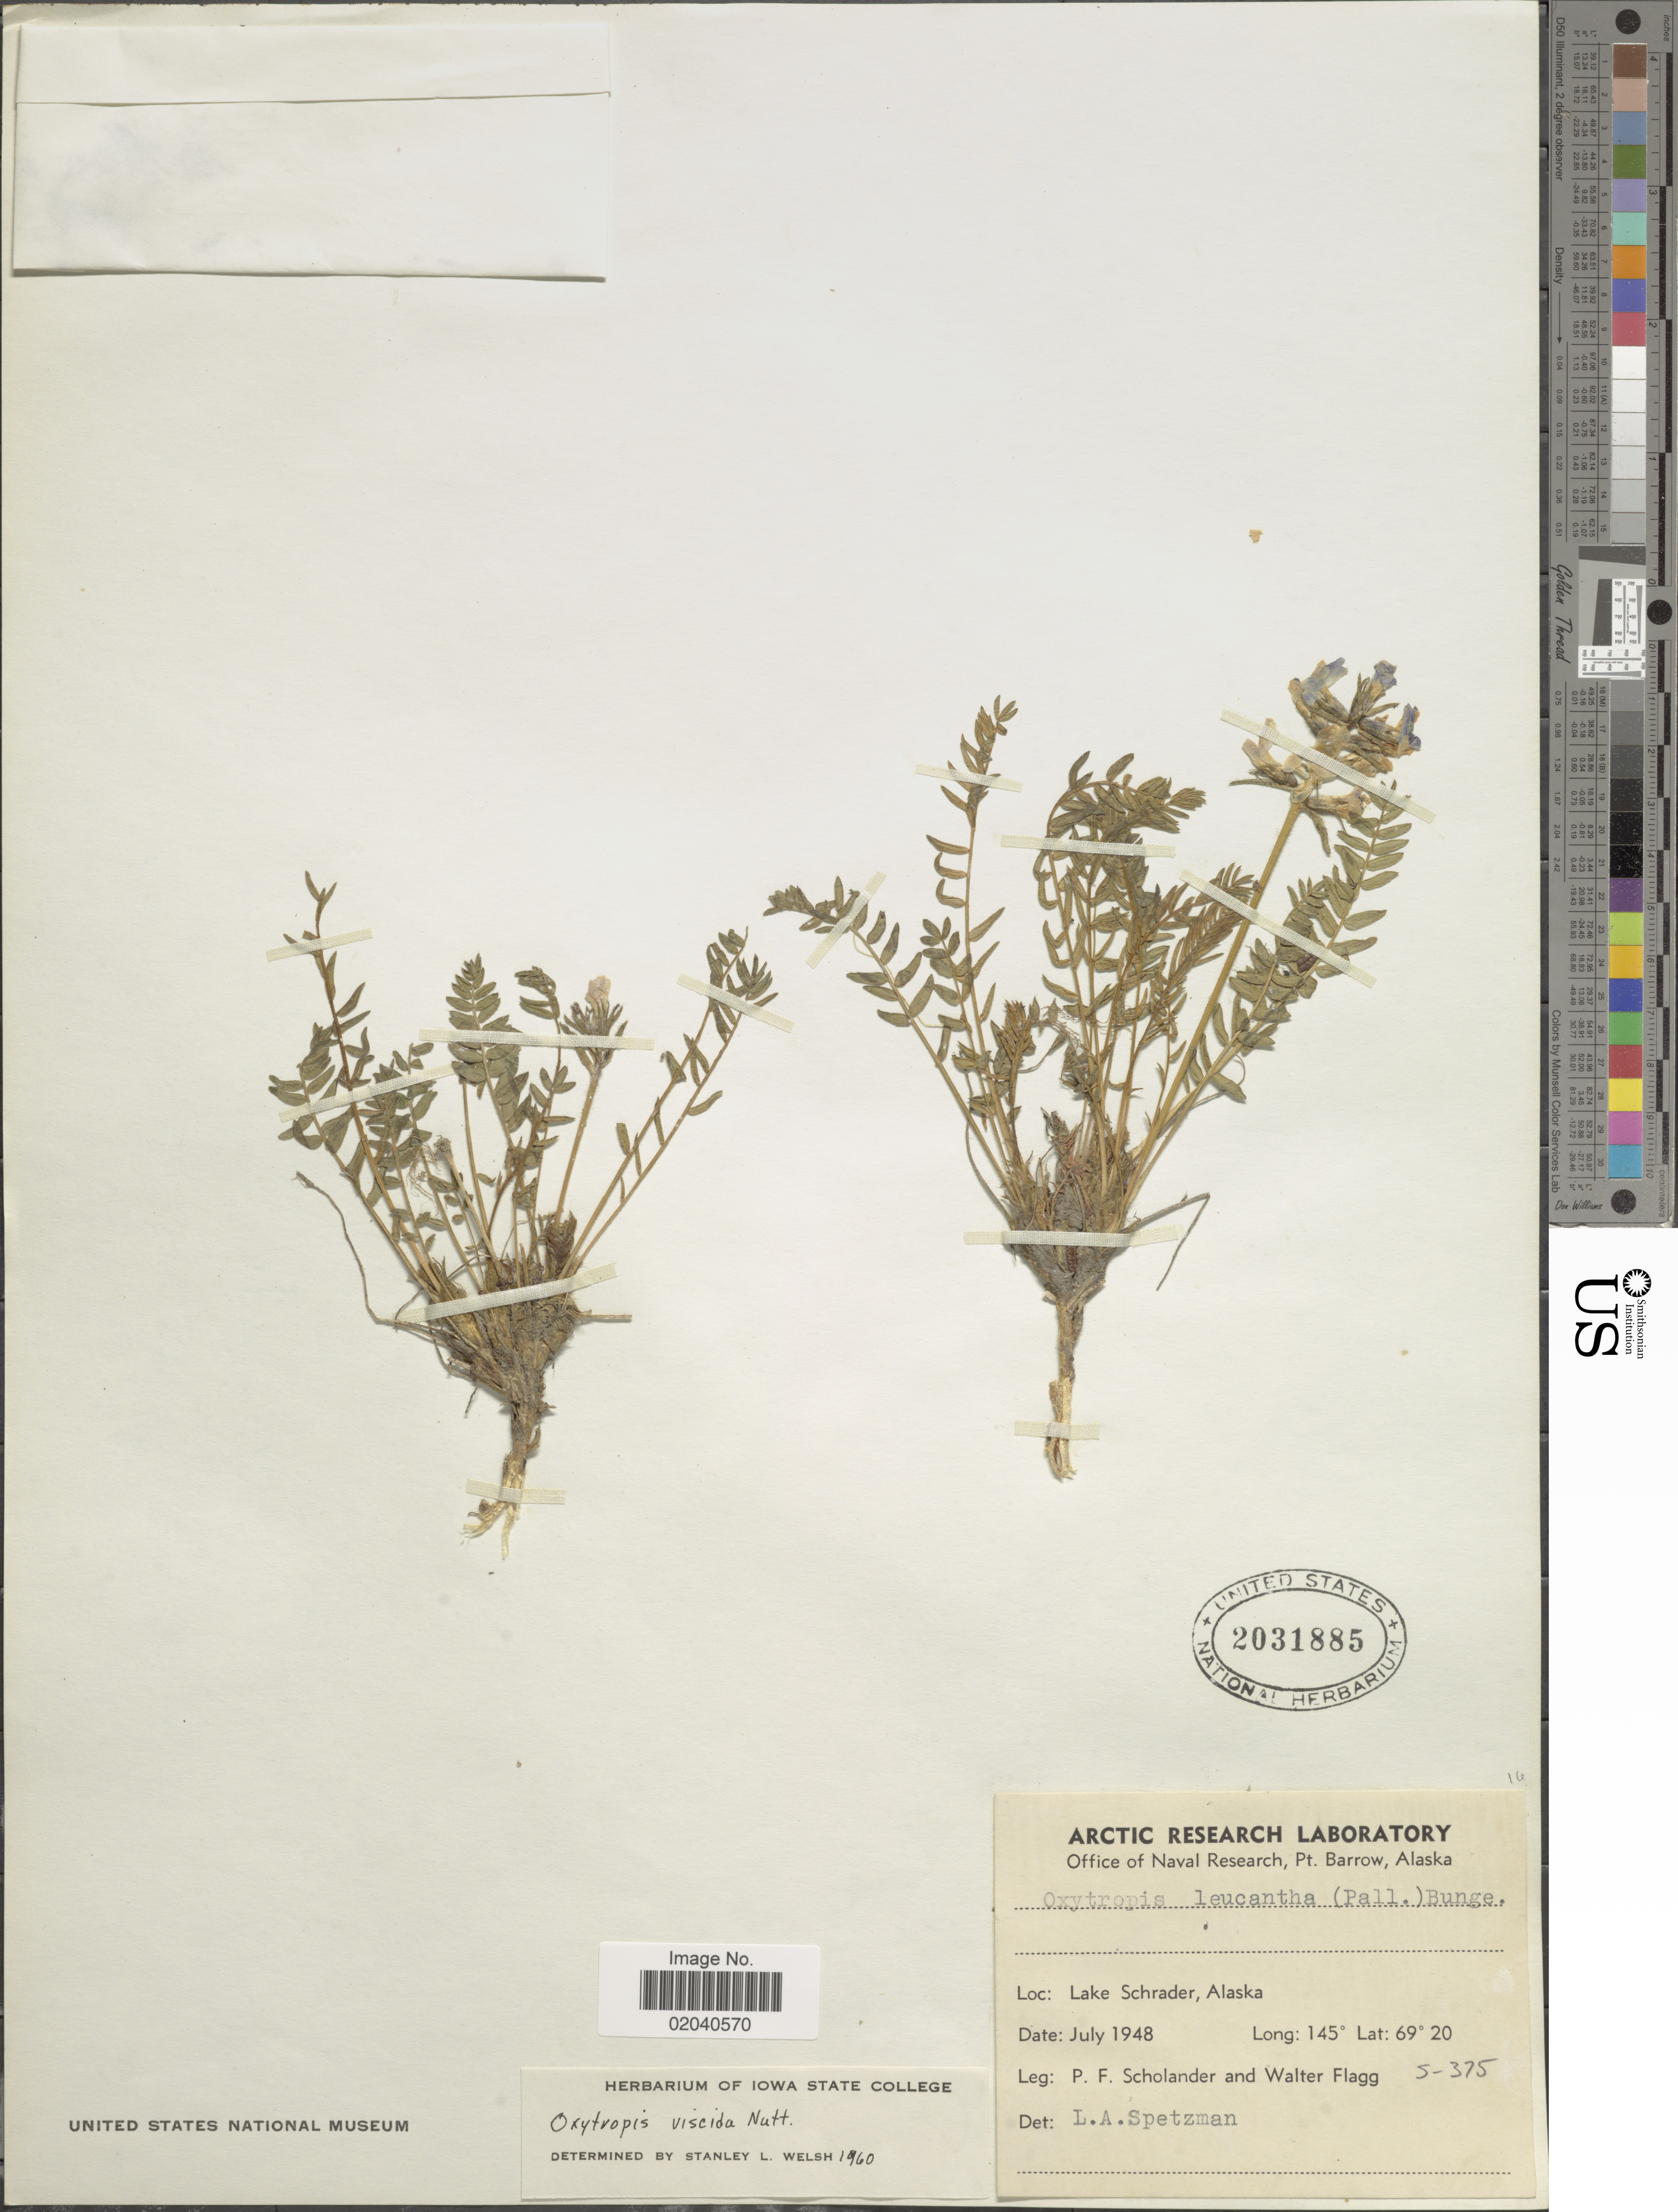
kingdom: Plantae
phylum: Tracheophyta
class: Magnoliopsida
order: Fabales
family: Fabaceae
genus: Oxytropis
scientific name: Oxytropis viscida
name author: Nutt.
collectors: P. Scholander & W. Flagg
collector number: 5-375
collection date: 1948-07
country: United States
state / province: Alaska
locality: Lake Schrader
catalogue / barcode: US 2031885